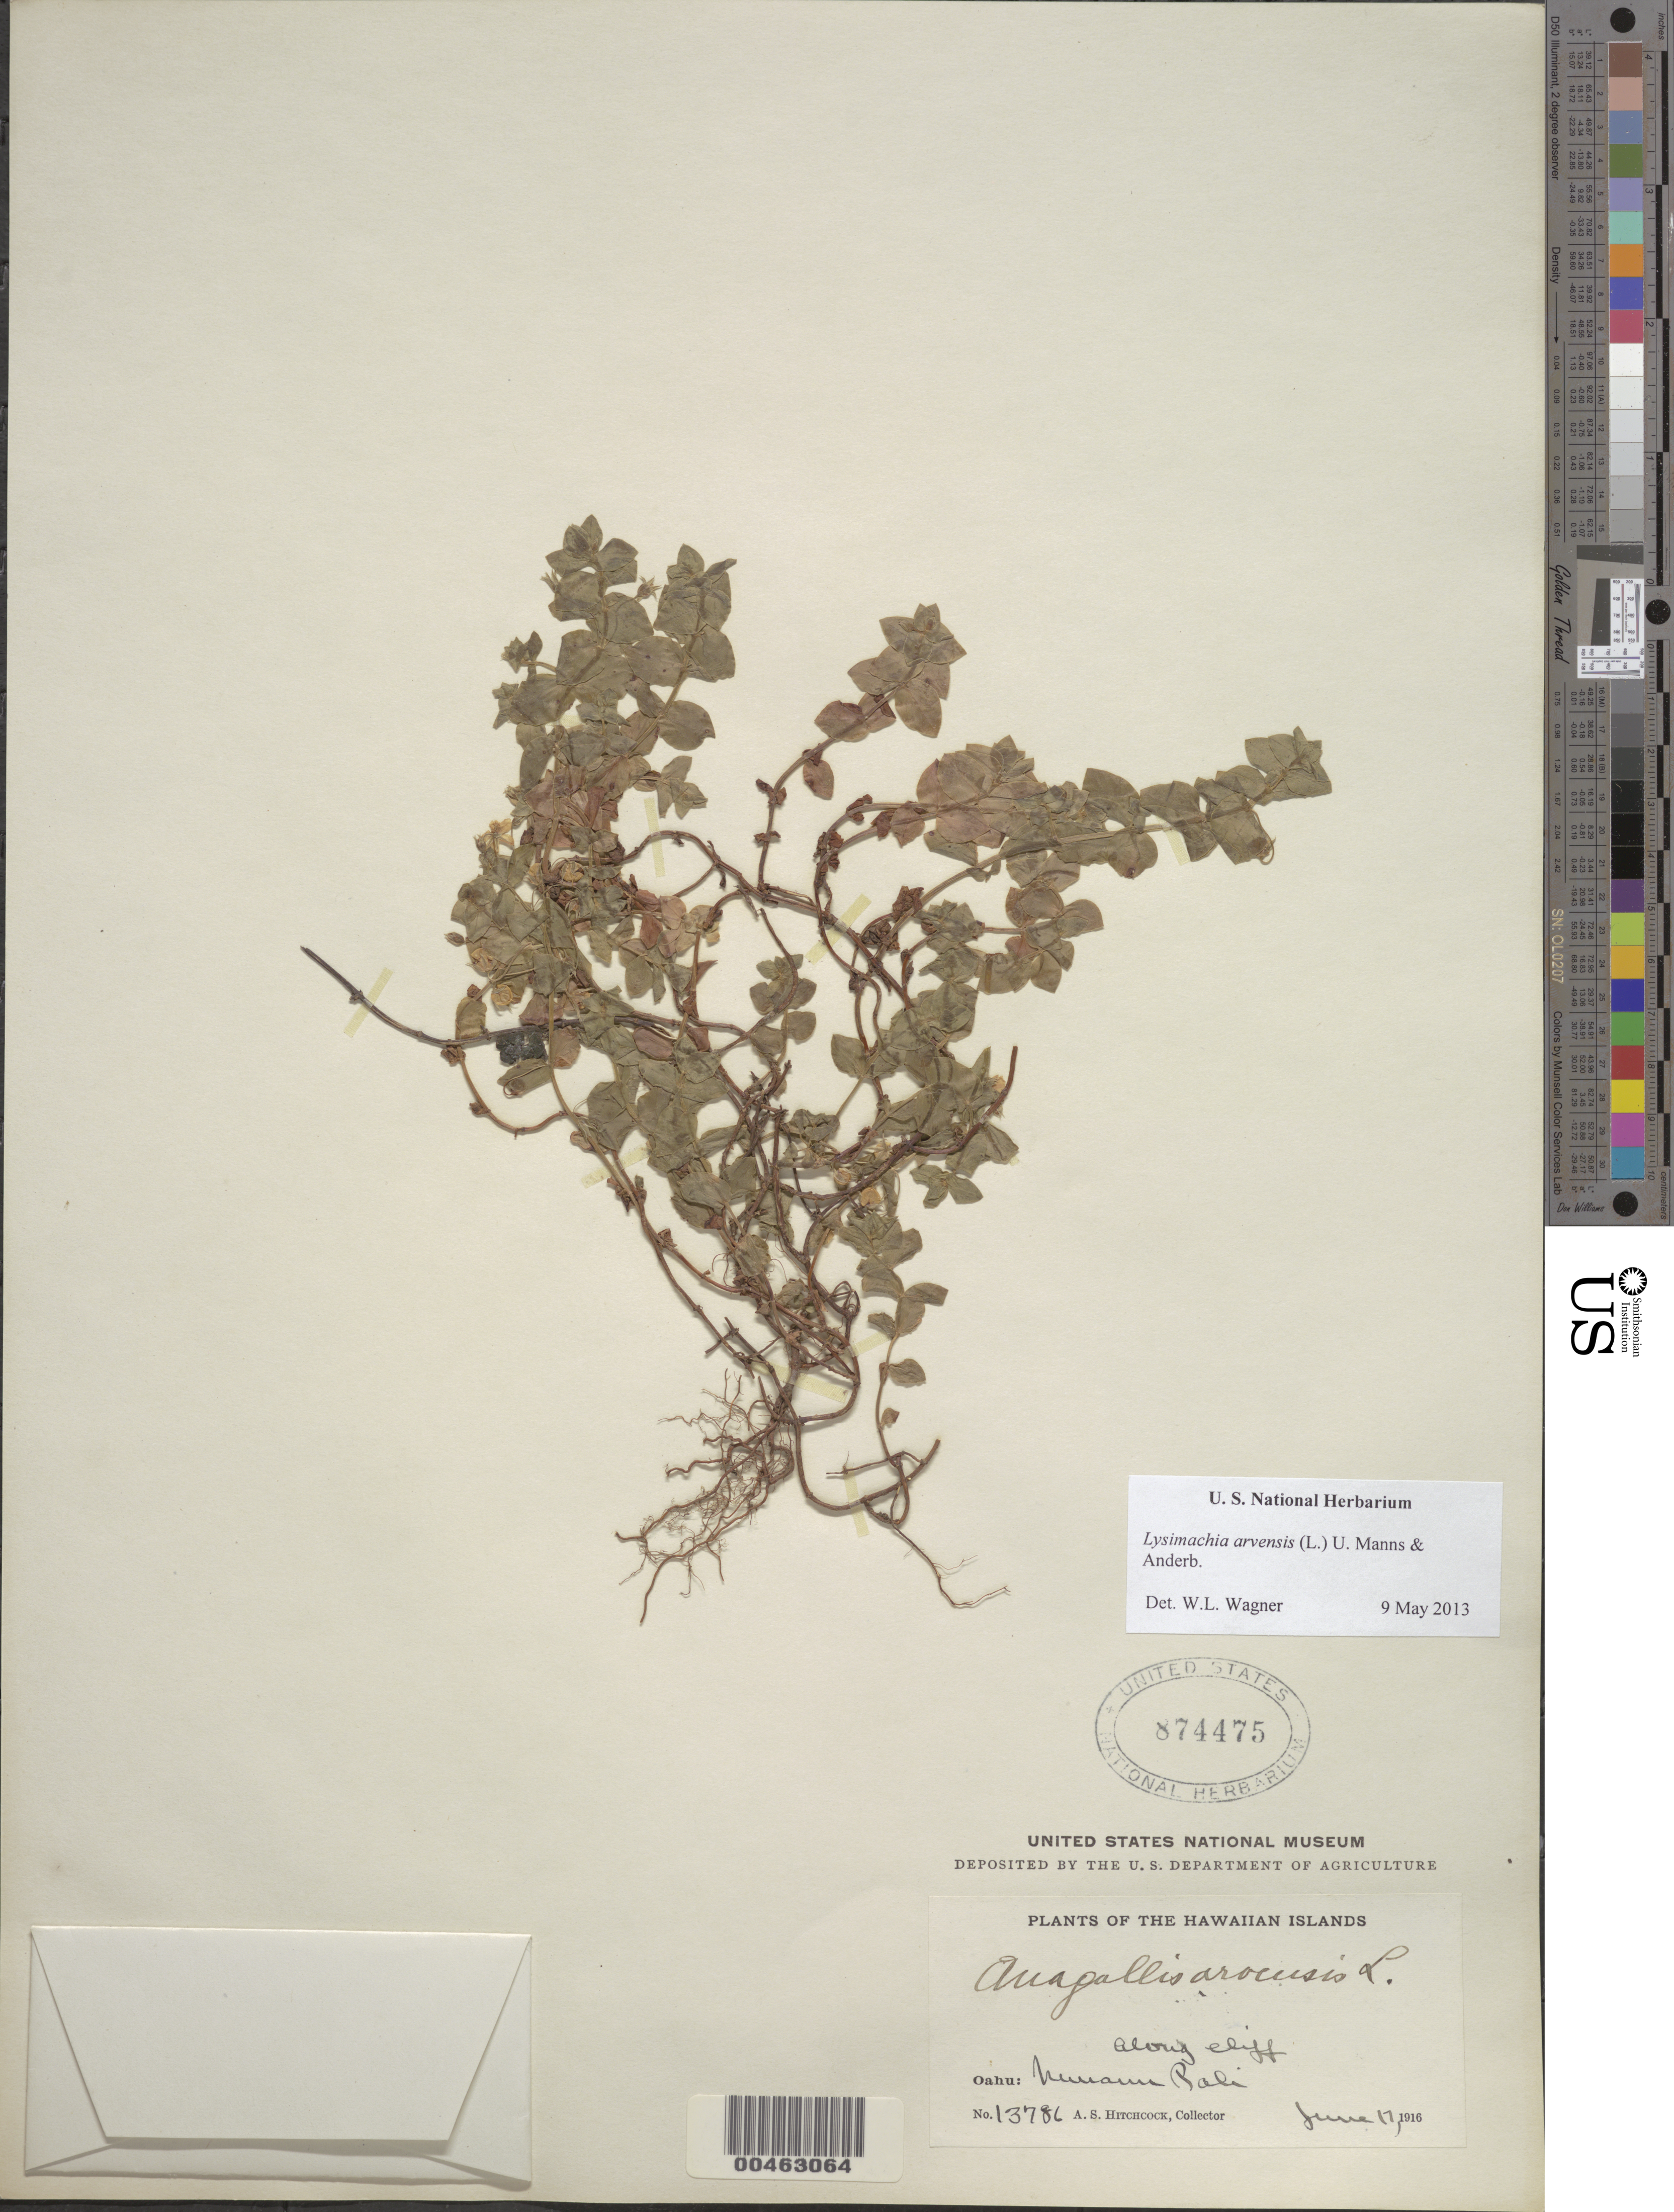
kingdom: Plantae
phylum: Tracheophyta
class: Magnoliopsida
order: Ericales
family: Primulaceae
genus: Lysimachia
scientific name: Lysimachia arvensis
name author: (L.) U. Manns & Anderb.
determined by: Wagner, W. L., (BOT), Smithsonian Institution - National Museum of Natural History (UNITED STATES)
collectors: A. S. Hitchcock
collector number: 13786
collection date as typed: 17 Jun 1916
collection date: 1916-06-17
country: United States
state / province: Hawaii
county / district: Honolulu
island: Oahu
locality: Nuuanu Pali, along cliff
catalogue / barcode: US 874475